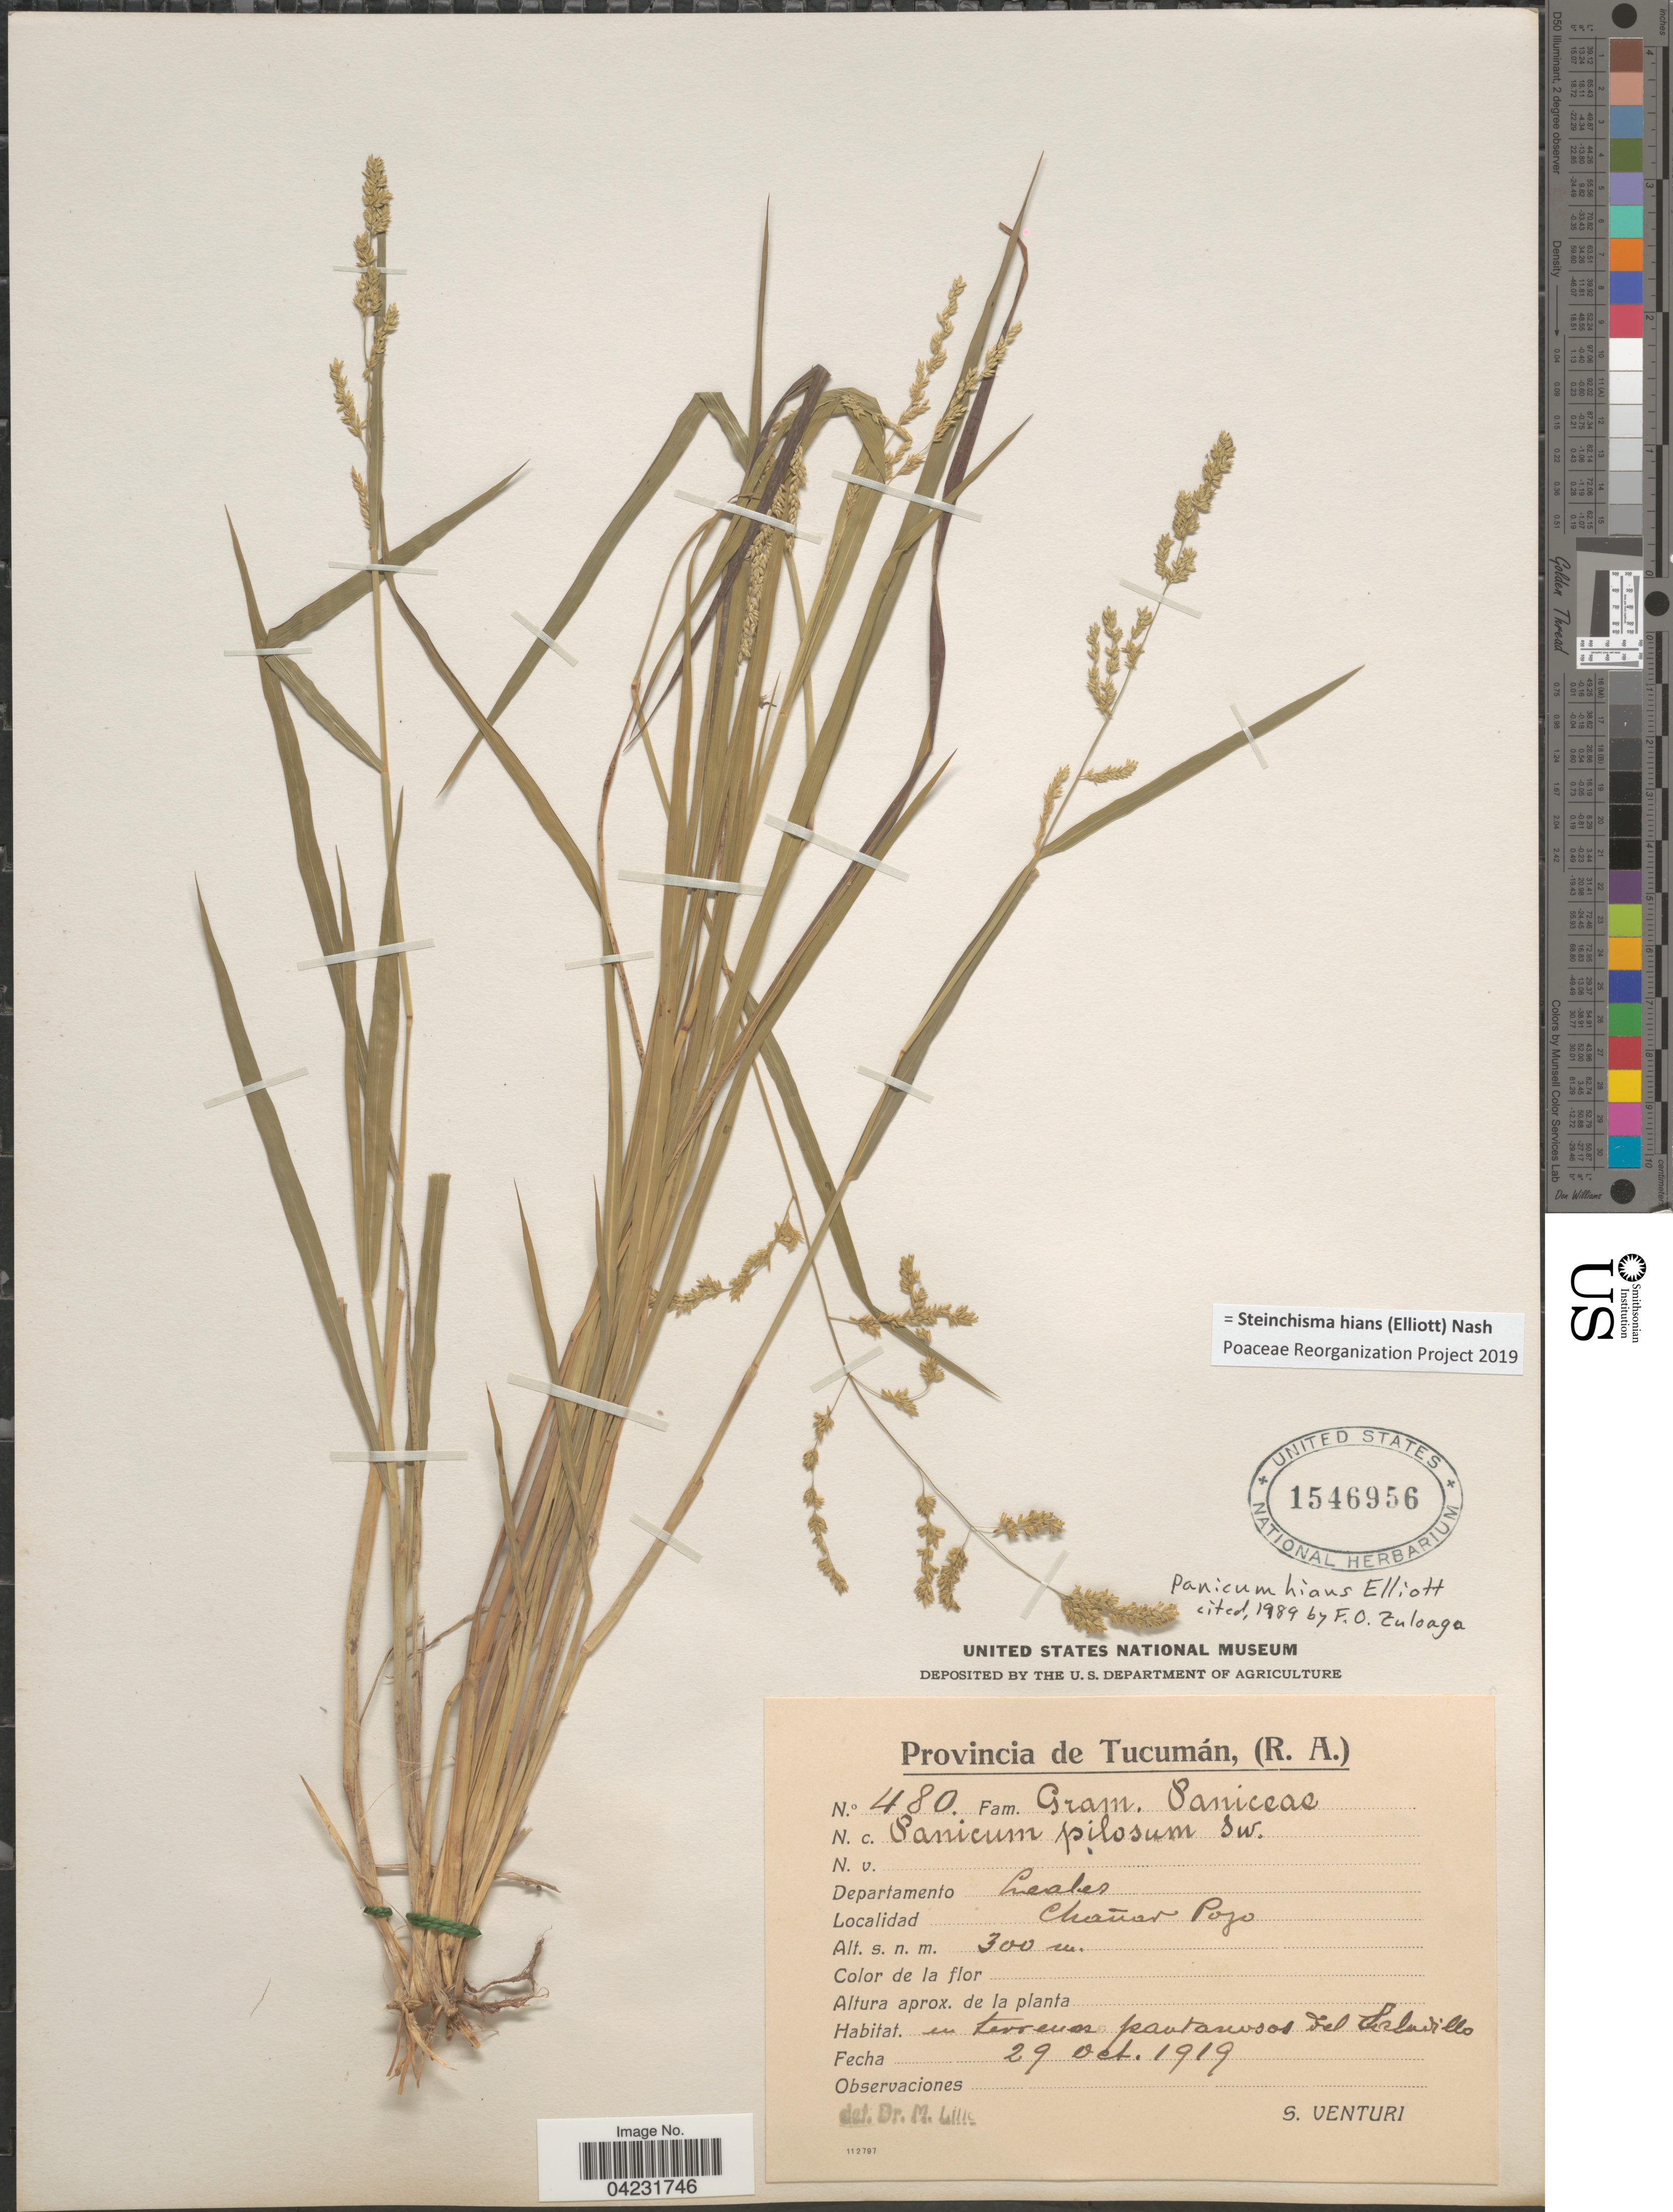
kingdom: Plantae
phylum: Tracheophyta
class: Liliopsida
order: Poales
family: Poaceae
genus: Steinchisma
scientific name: Steinchisma hians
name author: (Elliott) Nash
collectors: S. Venturi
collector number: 480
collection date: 1919-10-29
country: Argentina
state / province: Tucuman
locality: Departamento Leales. Chañar Pozo. En terrenos pantanosos del Saladillo.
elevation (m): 300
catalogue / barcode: US 1546956